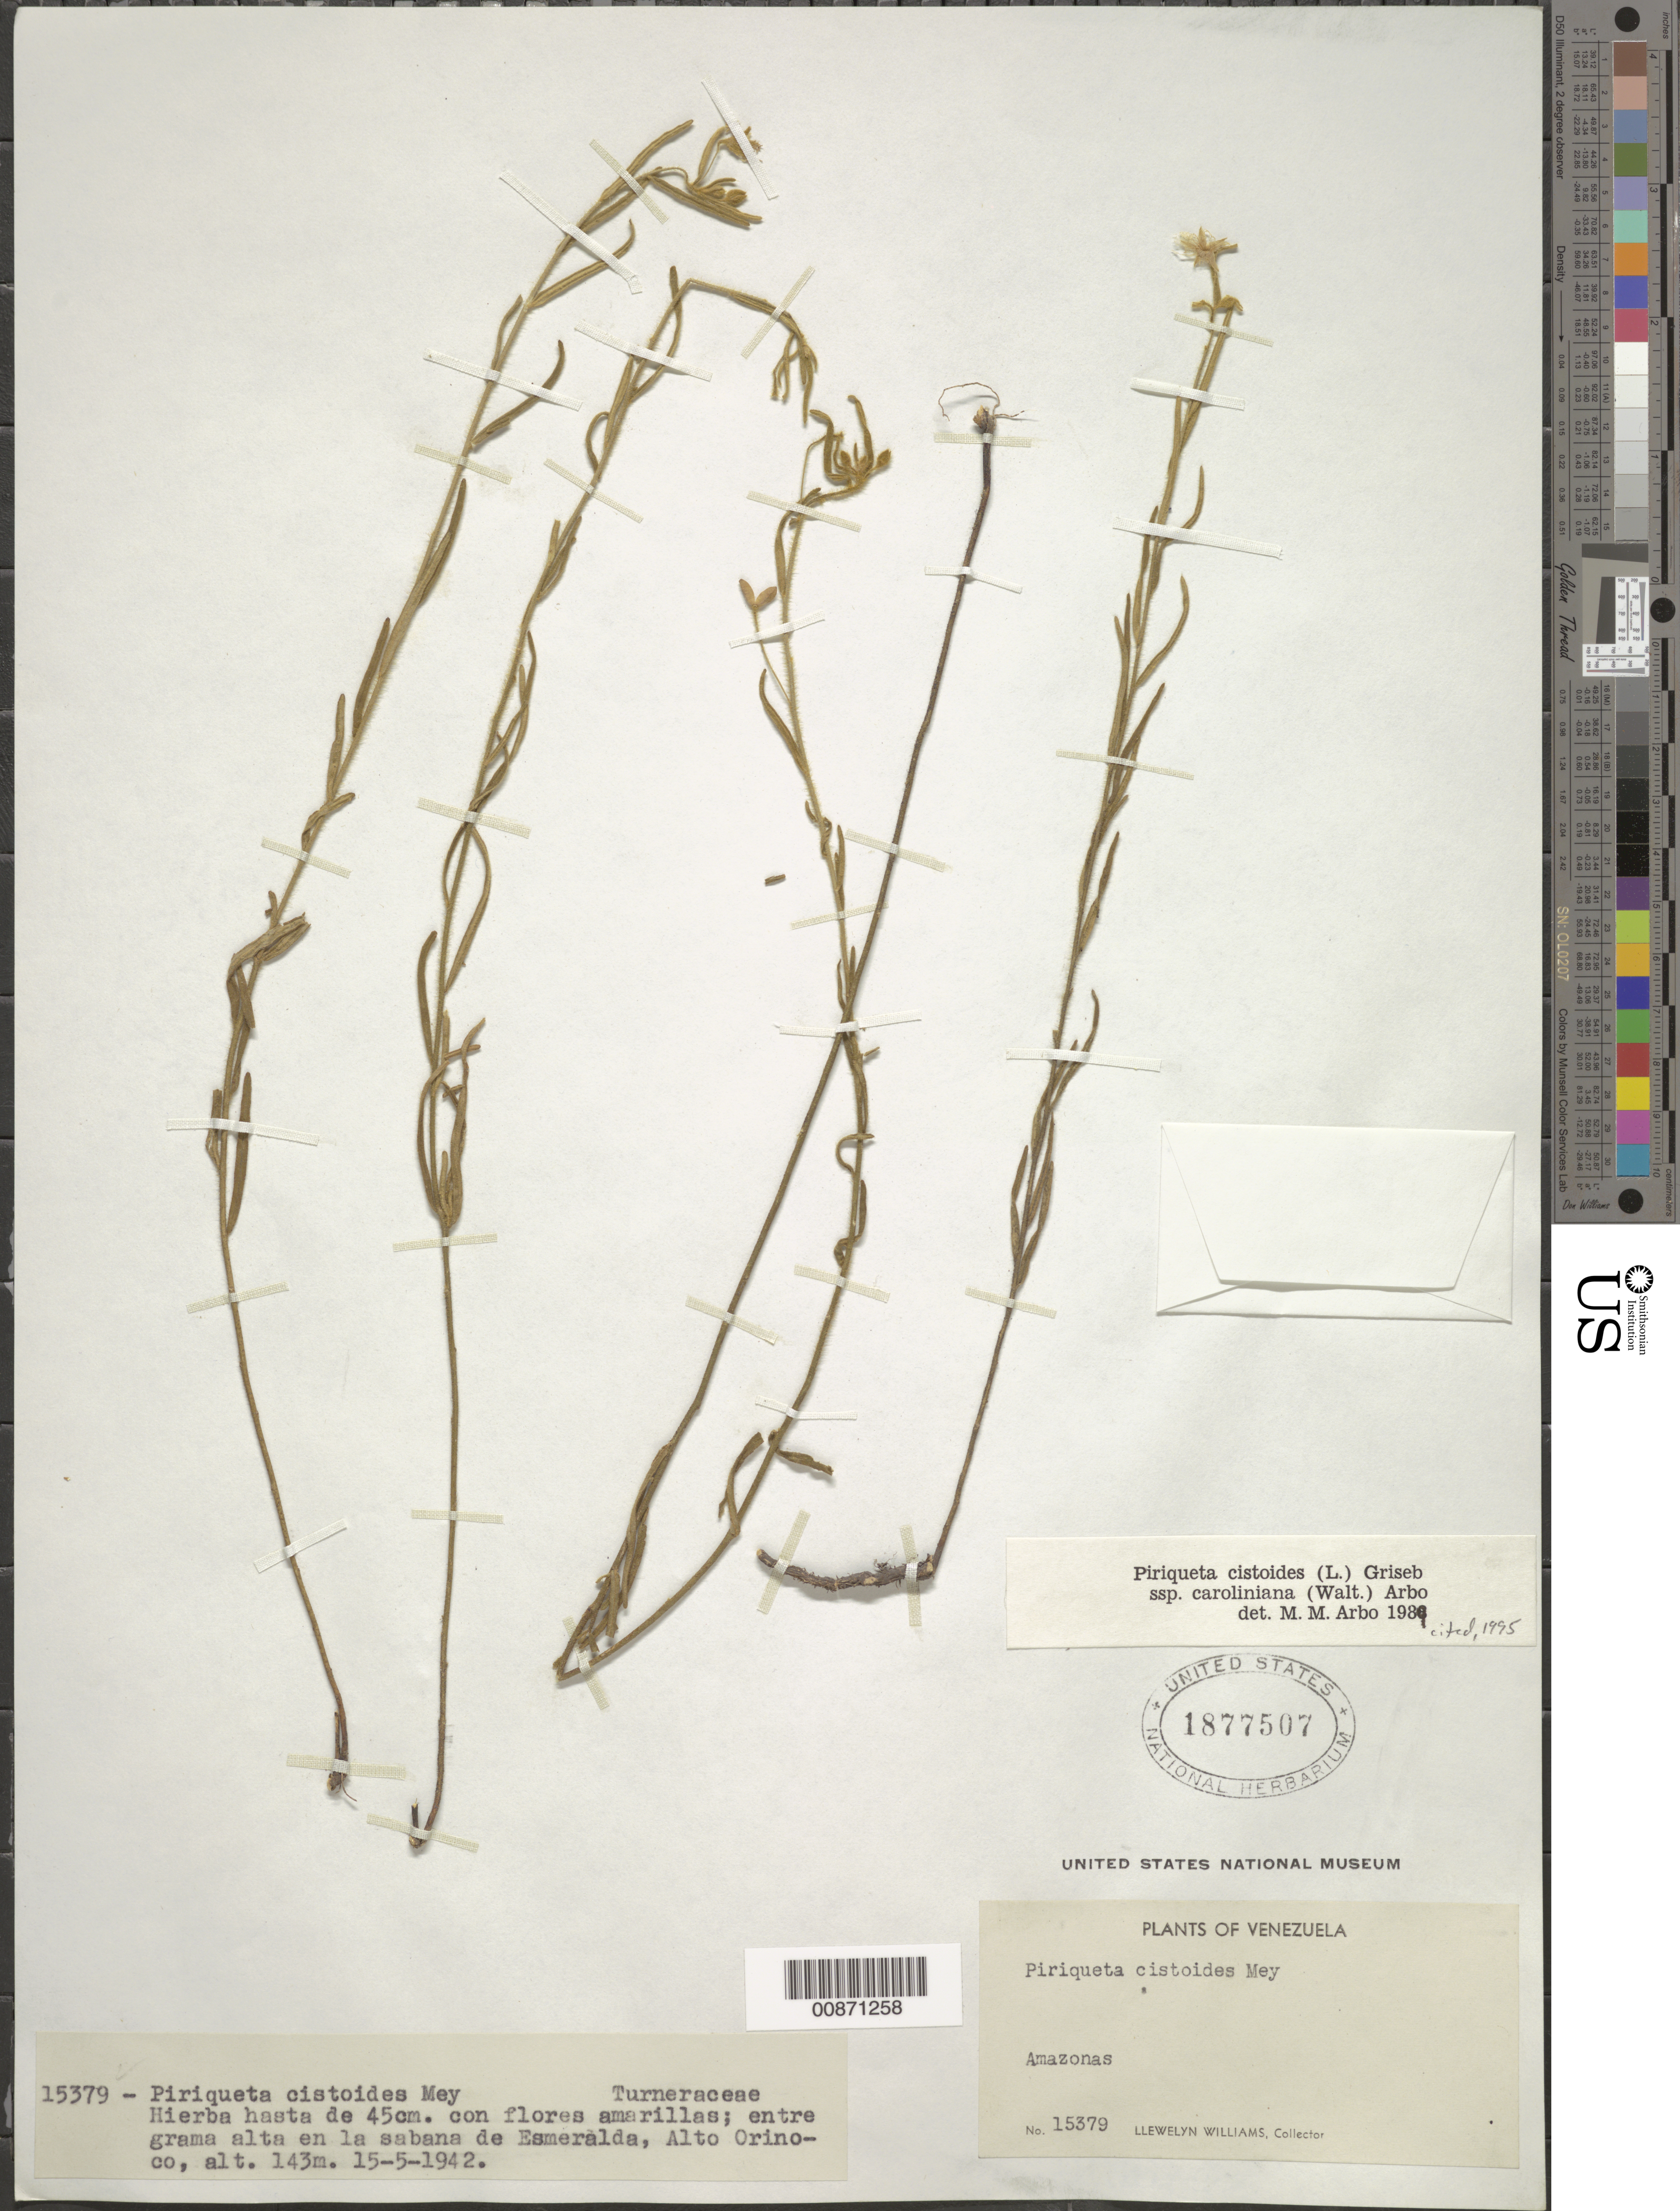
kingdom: Plantae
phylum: Tracheophyta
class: Magnoliopsida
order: Malpighiales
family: Turneraceae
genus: Piriqueta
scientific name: Piriqueta cistoides subsp. caroliniana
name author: (Walter) Arbo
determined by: Arbo, M. M.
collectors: Ll. Williams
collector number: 15379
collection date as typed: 15-May-42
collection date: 1942-05-15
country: Venezuela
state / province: Amazonas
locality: Esmeralda, Alto Orinoco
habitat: Entre grama alta en la sabana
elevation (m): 143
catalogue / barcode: US 1877507